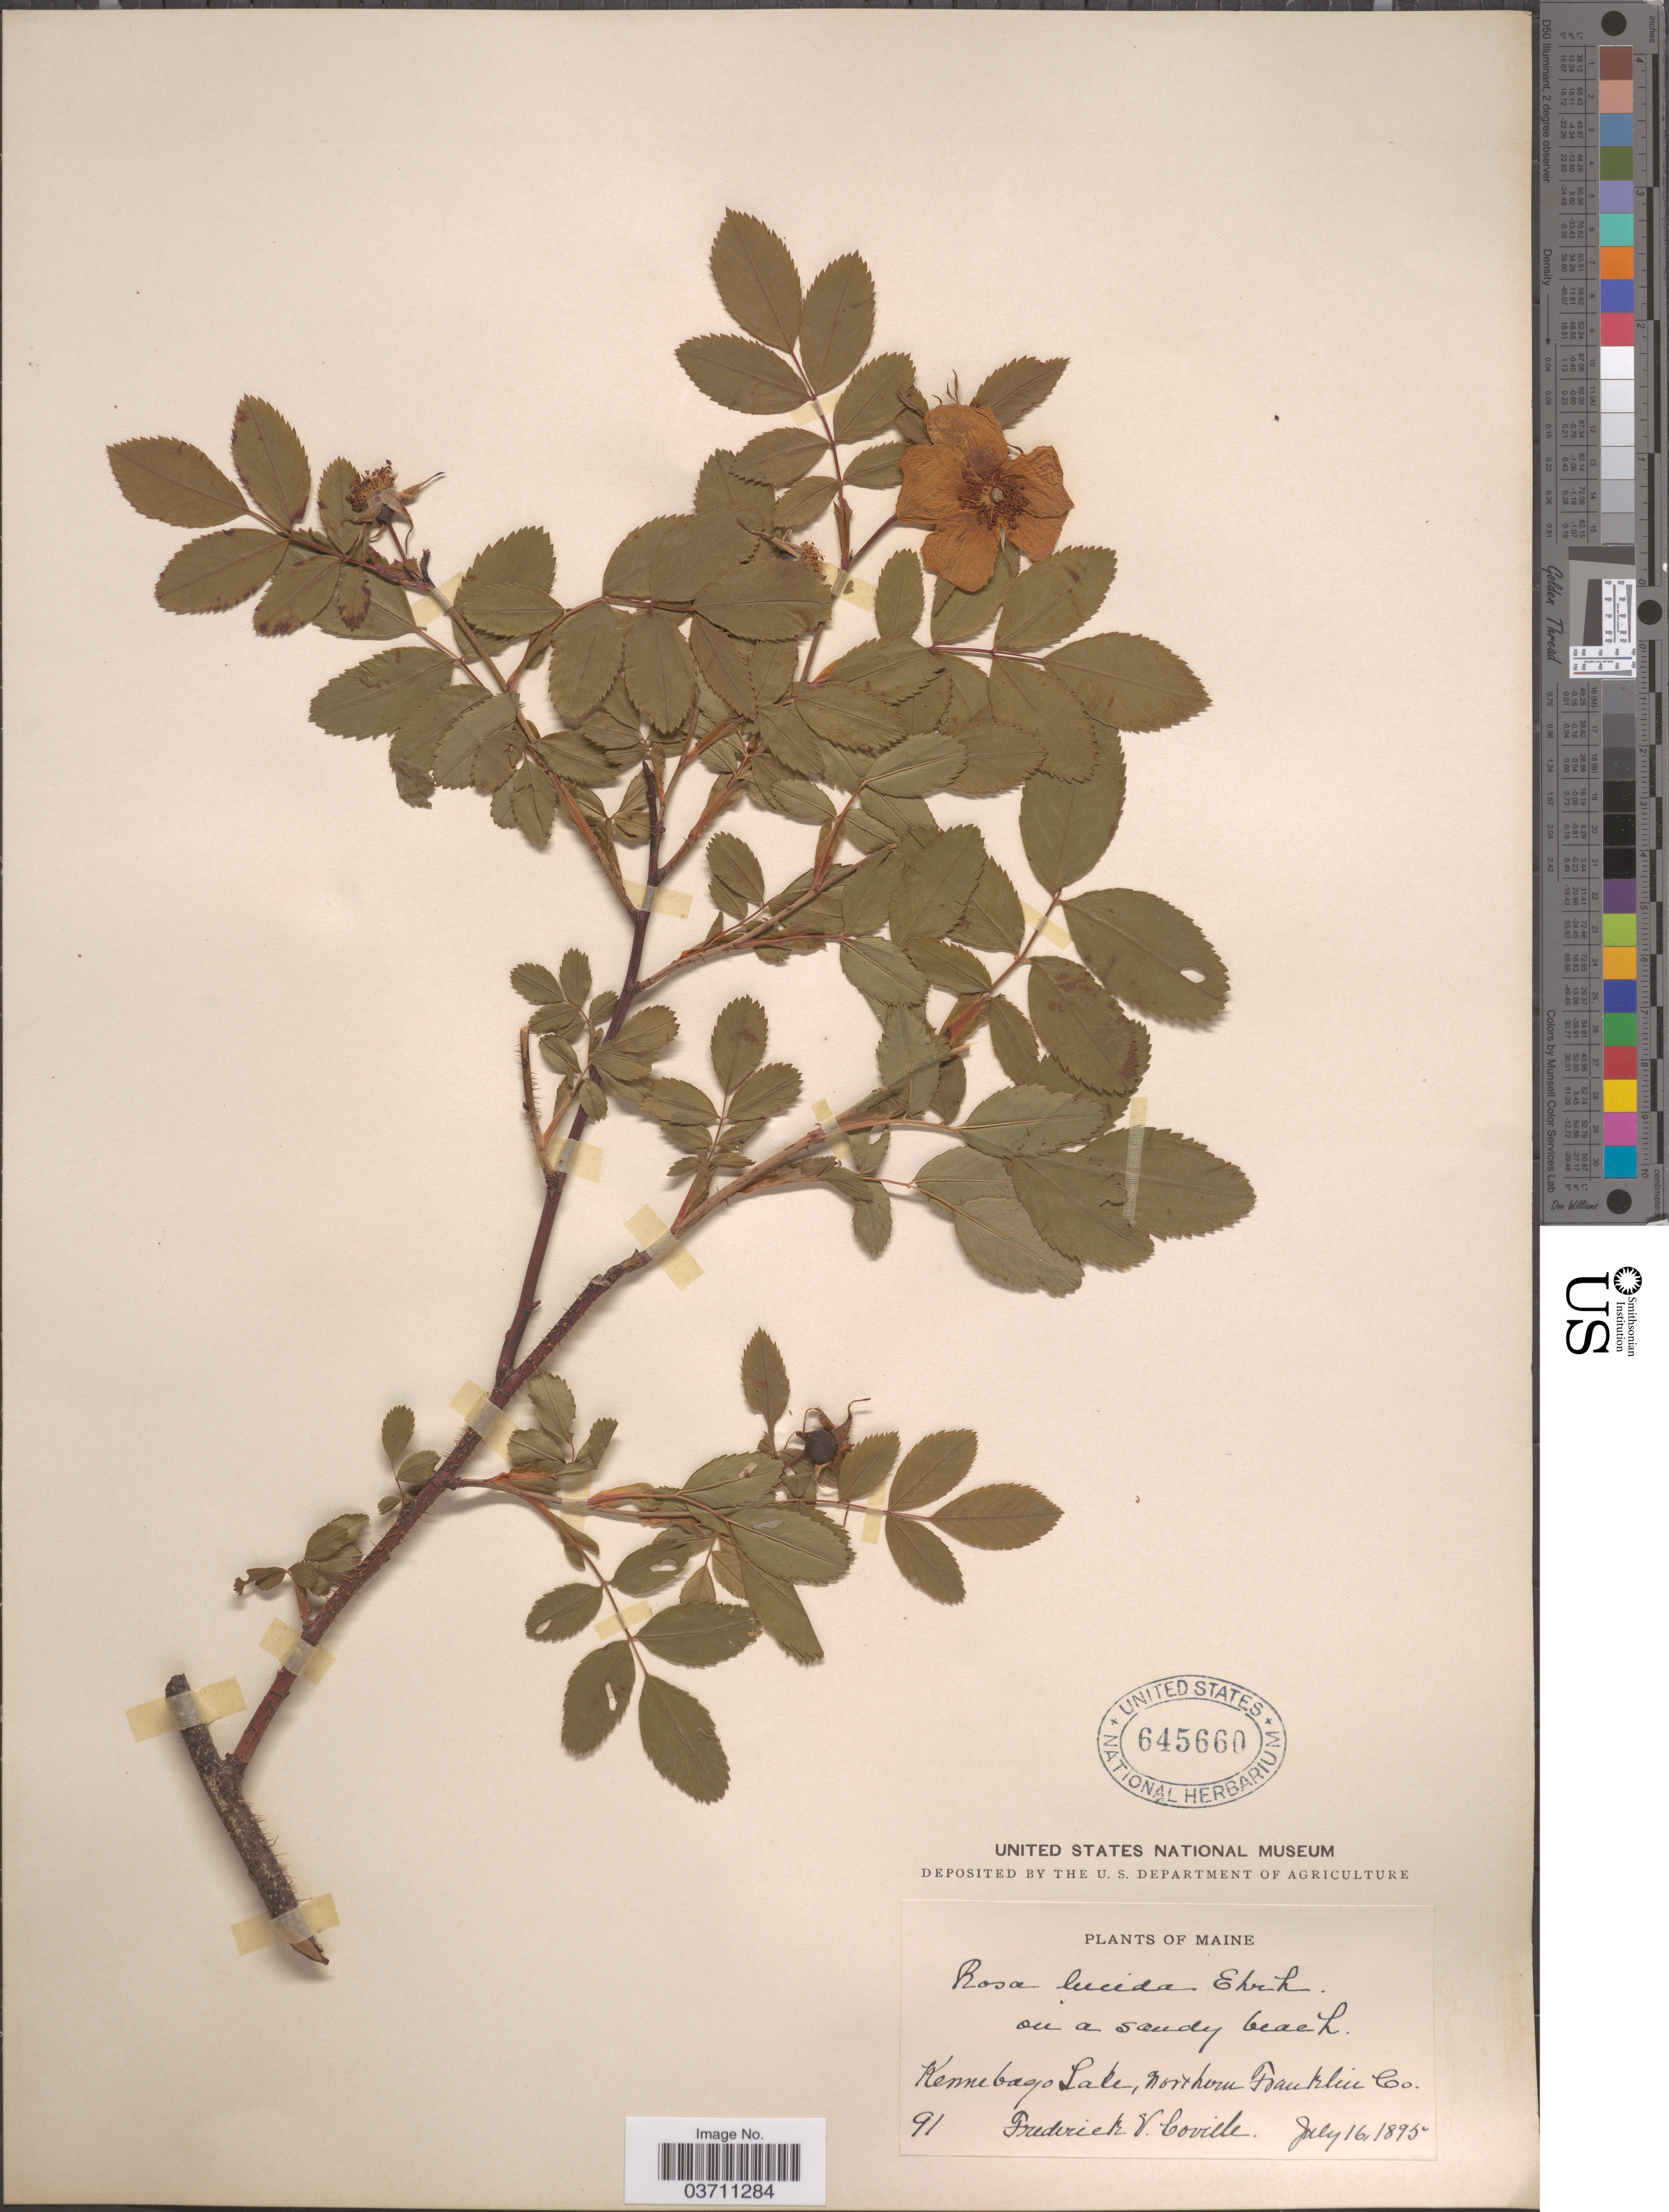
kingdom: Plantae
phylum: Tracheophyta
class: Magnoliopsida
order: Rosales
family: Rosaceae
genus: Rosa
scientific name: Rosa lucida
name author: Meehan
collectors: F. V. Coville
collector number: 91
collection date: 1895-07-16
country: United States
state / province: Maine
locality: Kennebago Lake, northern Franklin Co.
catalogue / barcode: US 645660